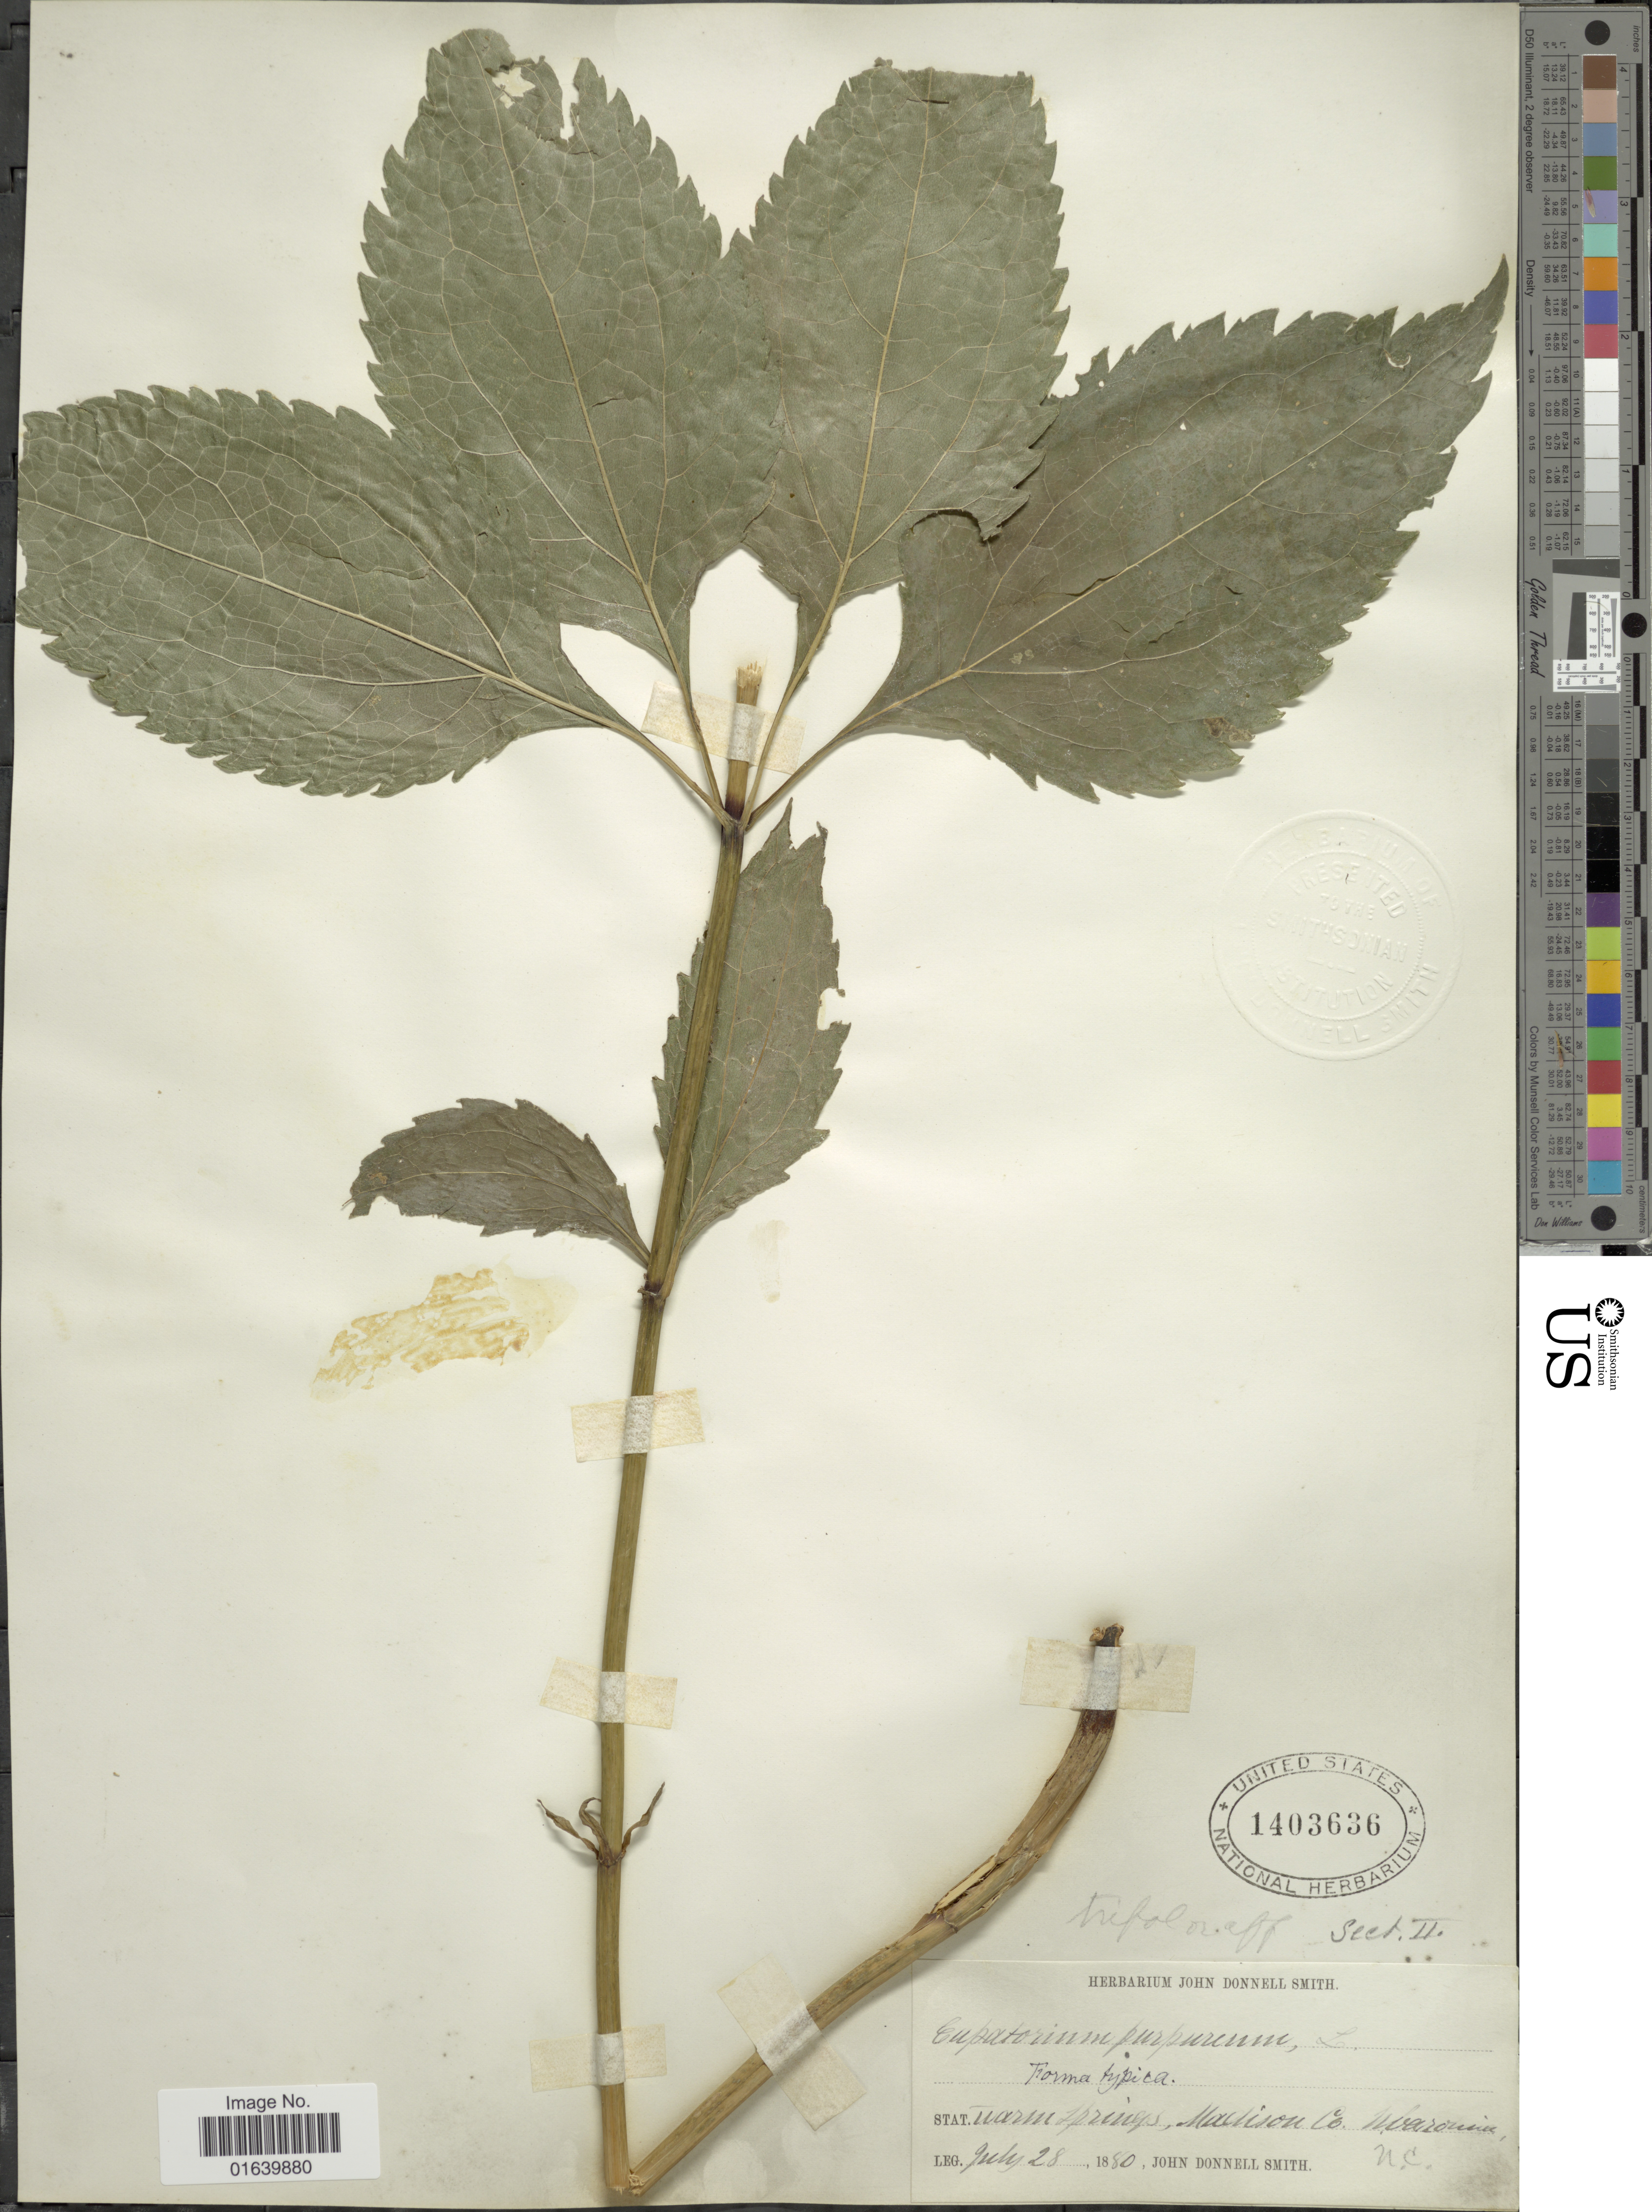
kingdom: Plantae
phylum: Tracheophyta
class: Magnoliopsida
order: Asterales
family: Asteraceae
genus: Eupatorium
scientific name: Eupatorium purpureum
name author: (L.) E.E. Lamont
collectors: J. Donnell Smith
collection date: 1880-07-28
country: United States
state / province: North Carolina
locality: Warm Springs, Madison Co.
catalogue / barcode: US 1403636